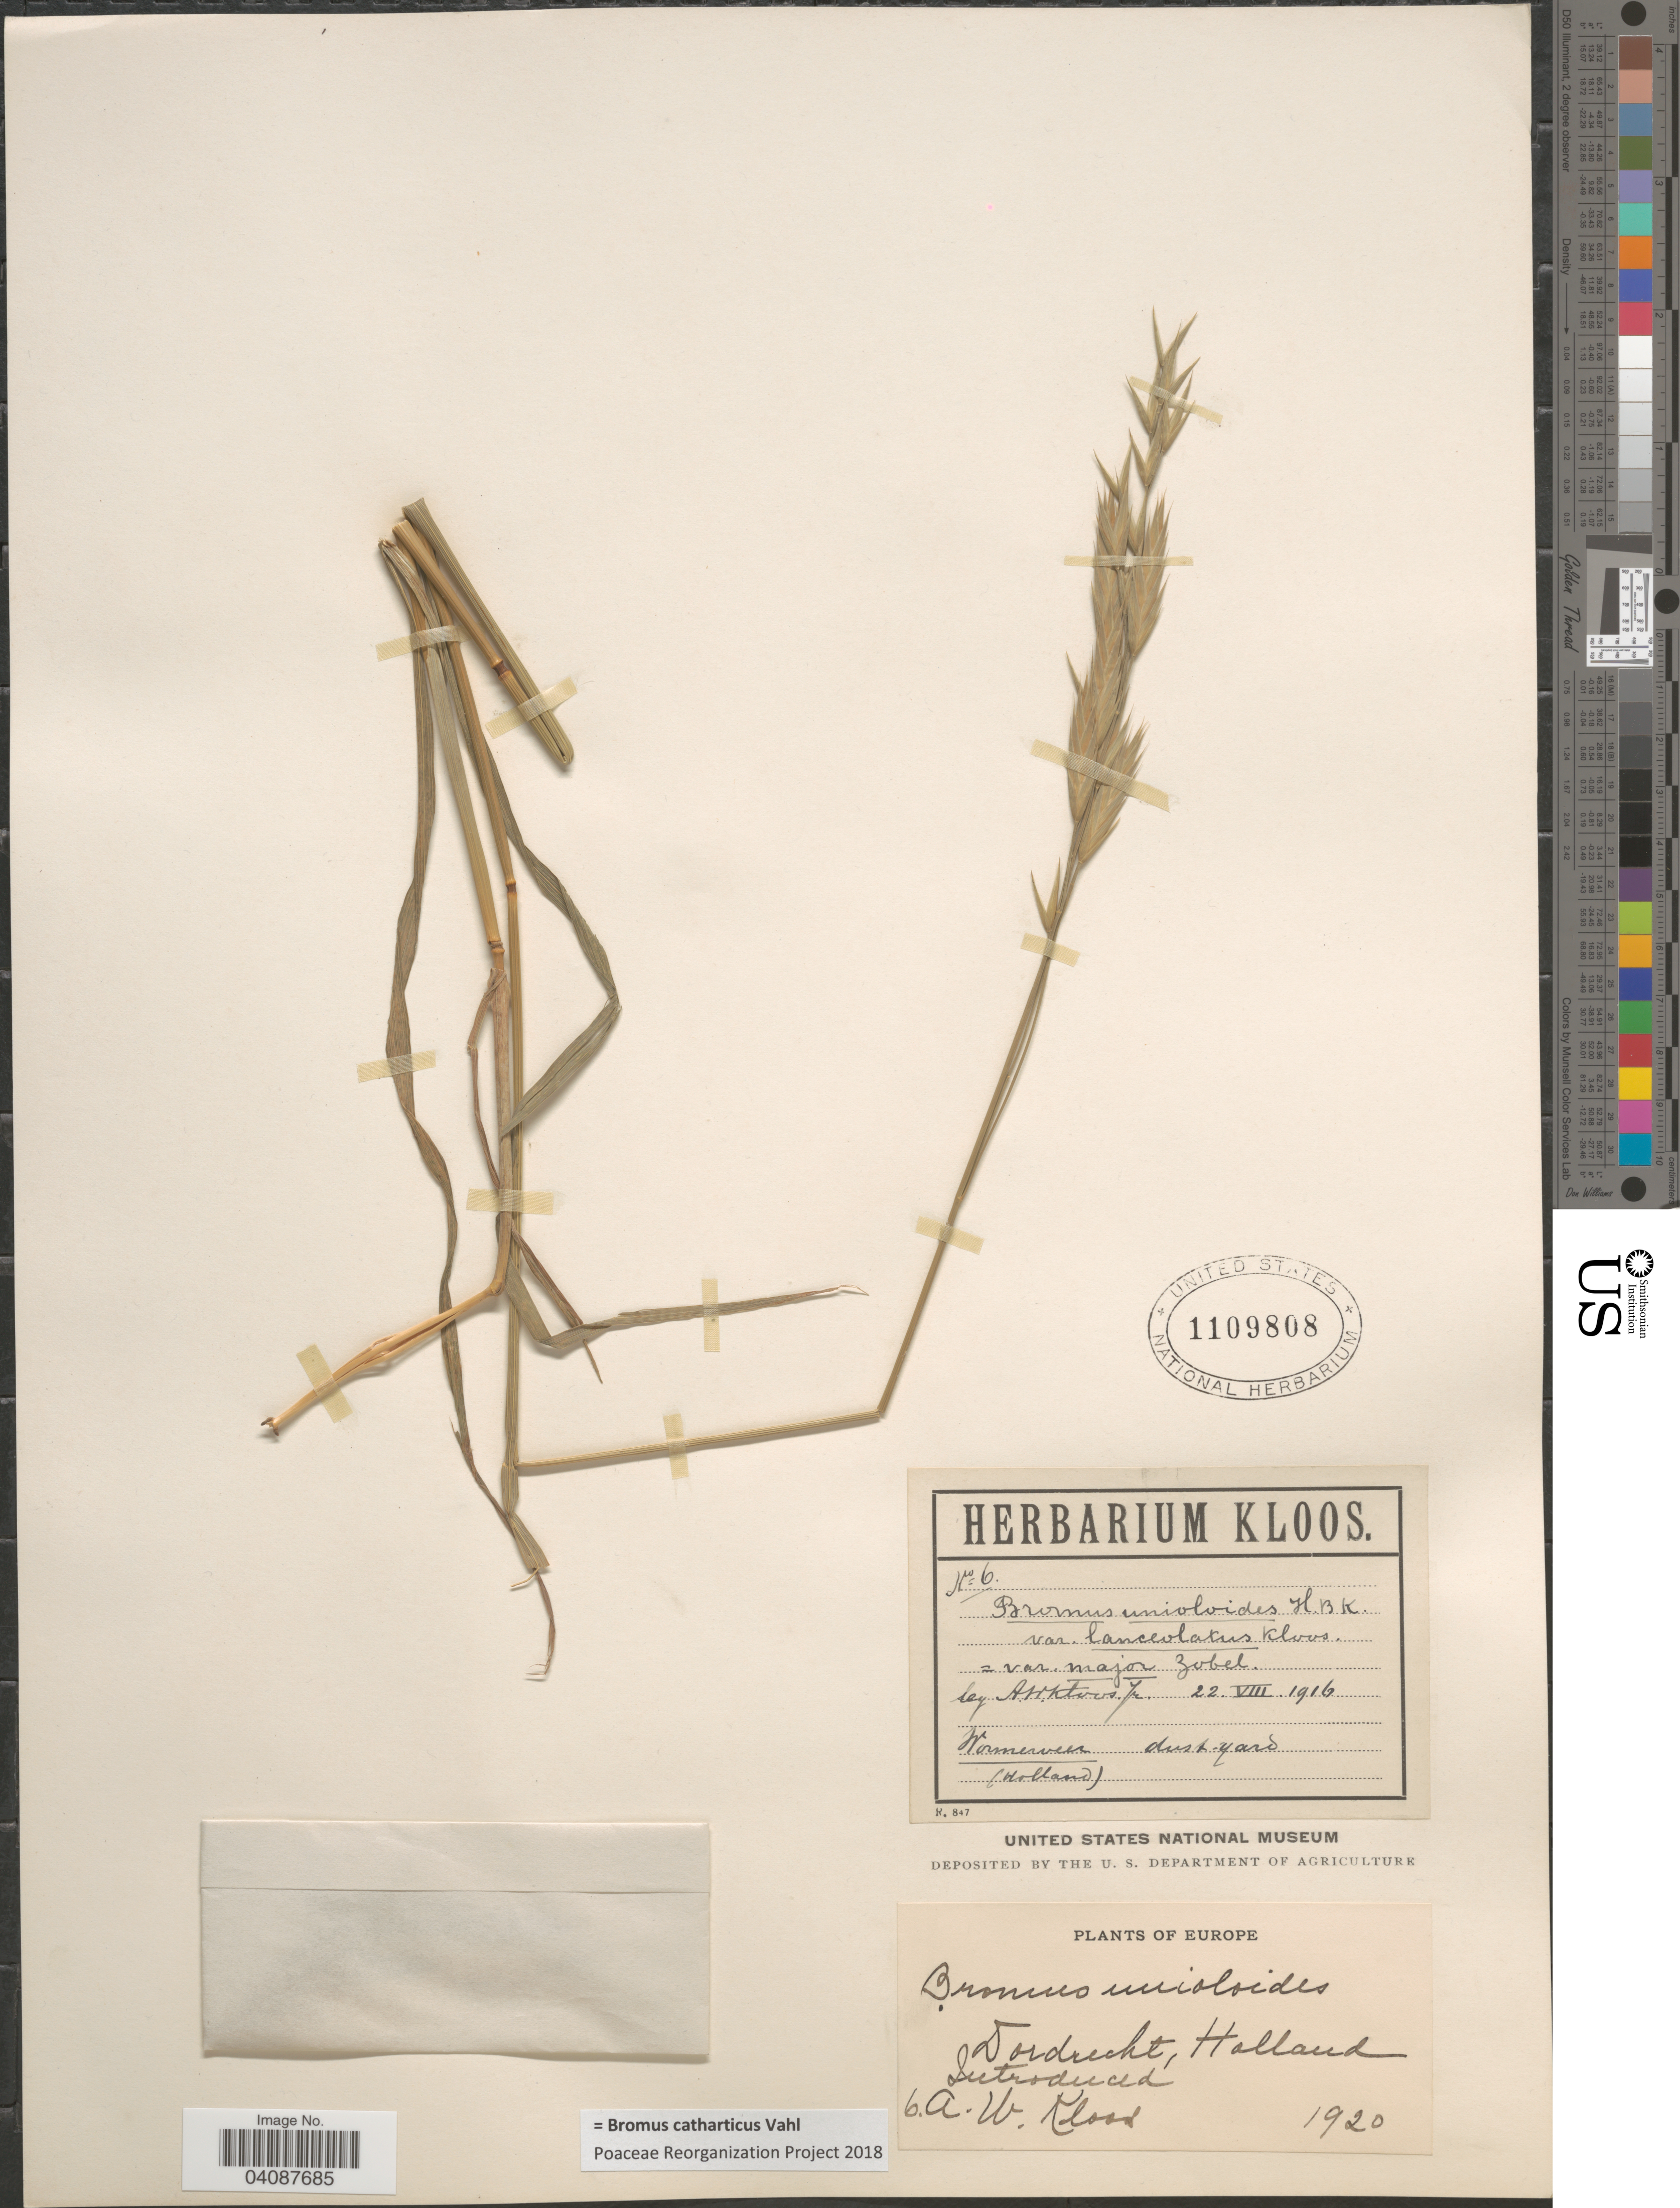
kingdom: Plantae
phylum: Tracheophyta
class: Liliopsida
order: Poales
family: Poaceae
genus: Bromus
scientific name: Bromus catharticus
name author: Vahl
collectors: A. W. Kloos, Jr.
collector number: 6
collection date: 1916-08-22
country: Netherlands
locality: Wormerveer dust-yard (Holland).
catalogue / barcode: US 1109808